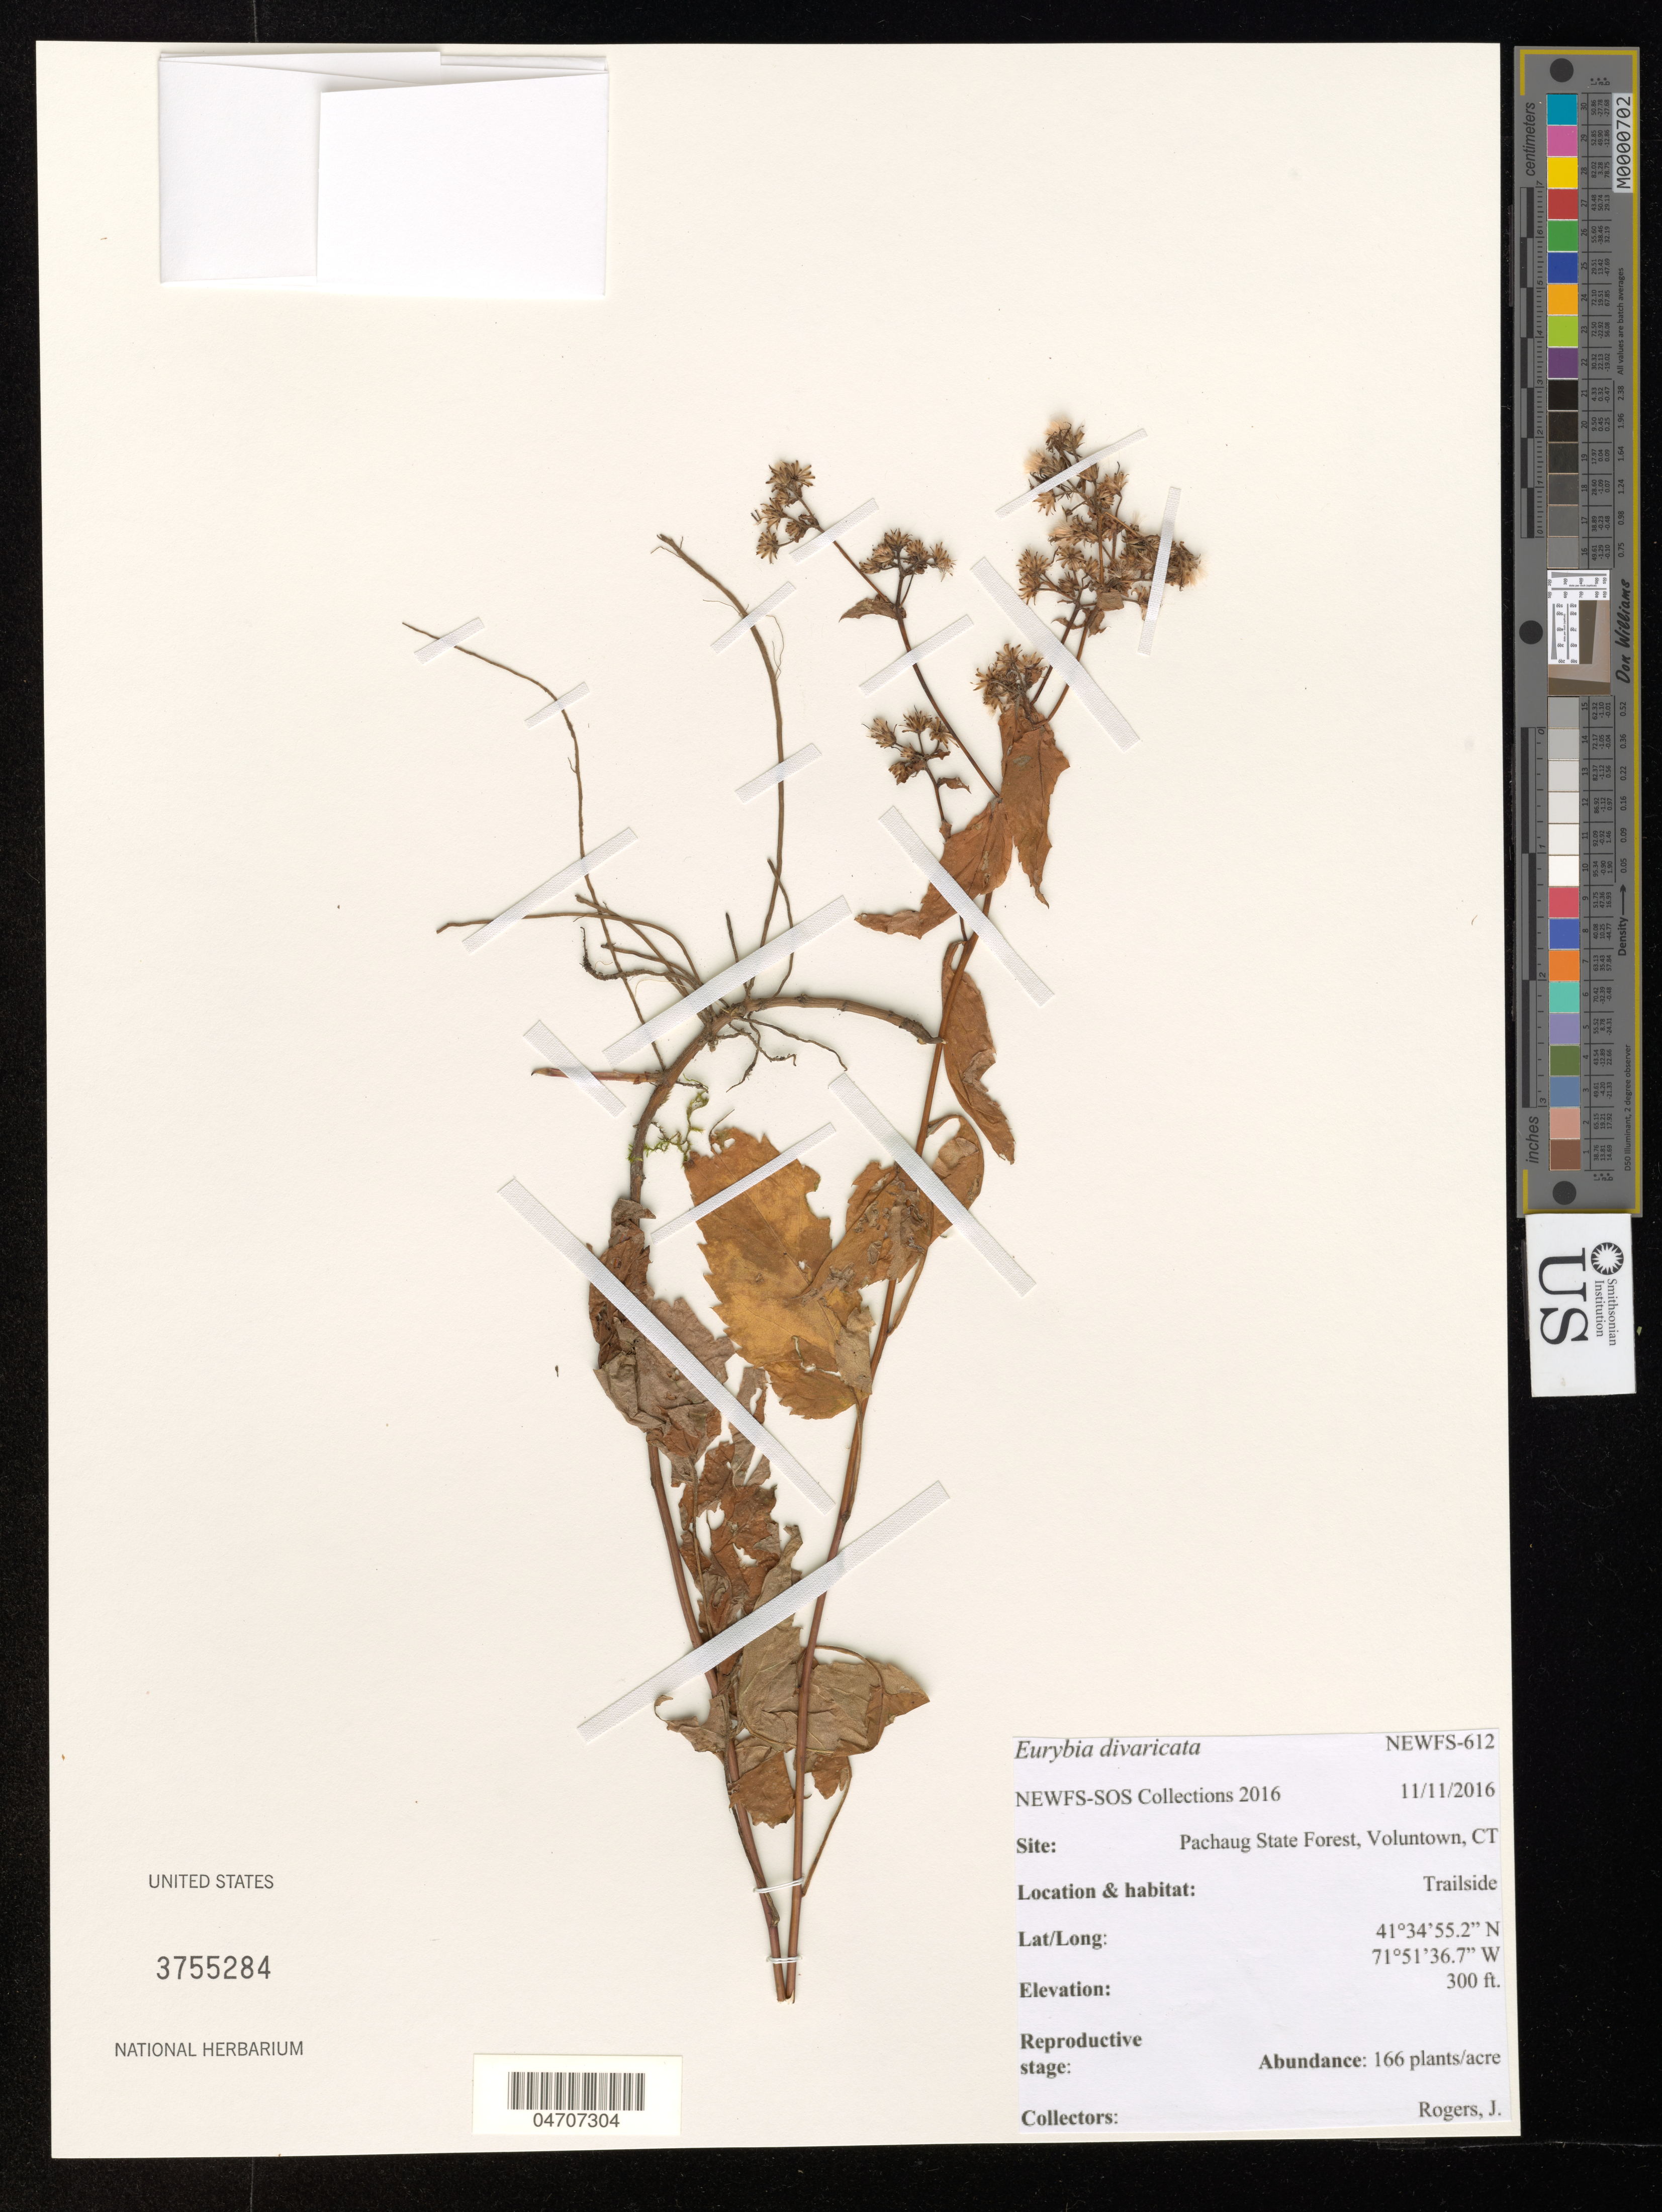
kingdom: Plantae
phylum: Tracheophyta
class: Magnoliopsida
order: Asterales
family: Asteraceae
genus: Eurybia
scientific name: Eurybia divaricata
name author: (L.) G.L. Nesom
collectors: J. Rogers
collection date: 2016-11-11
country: United States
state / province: Connecticut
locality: Site: Pachaug State Forest, Voluntown, CT.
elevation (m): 91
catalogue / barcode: US 3755284